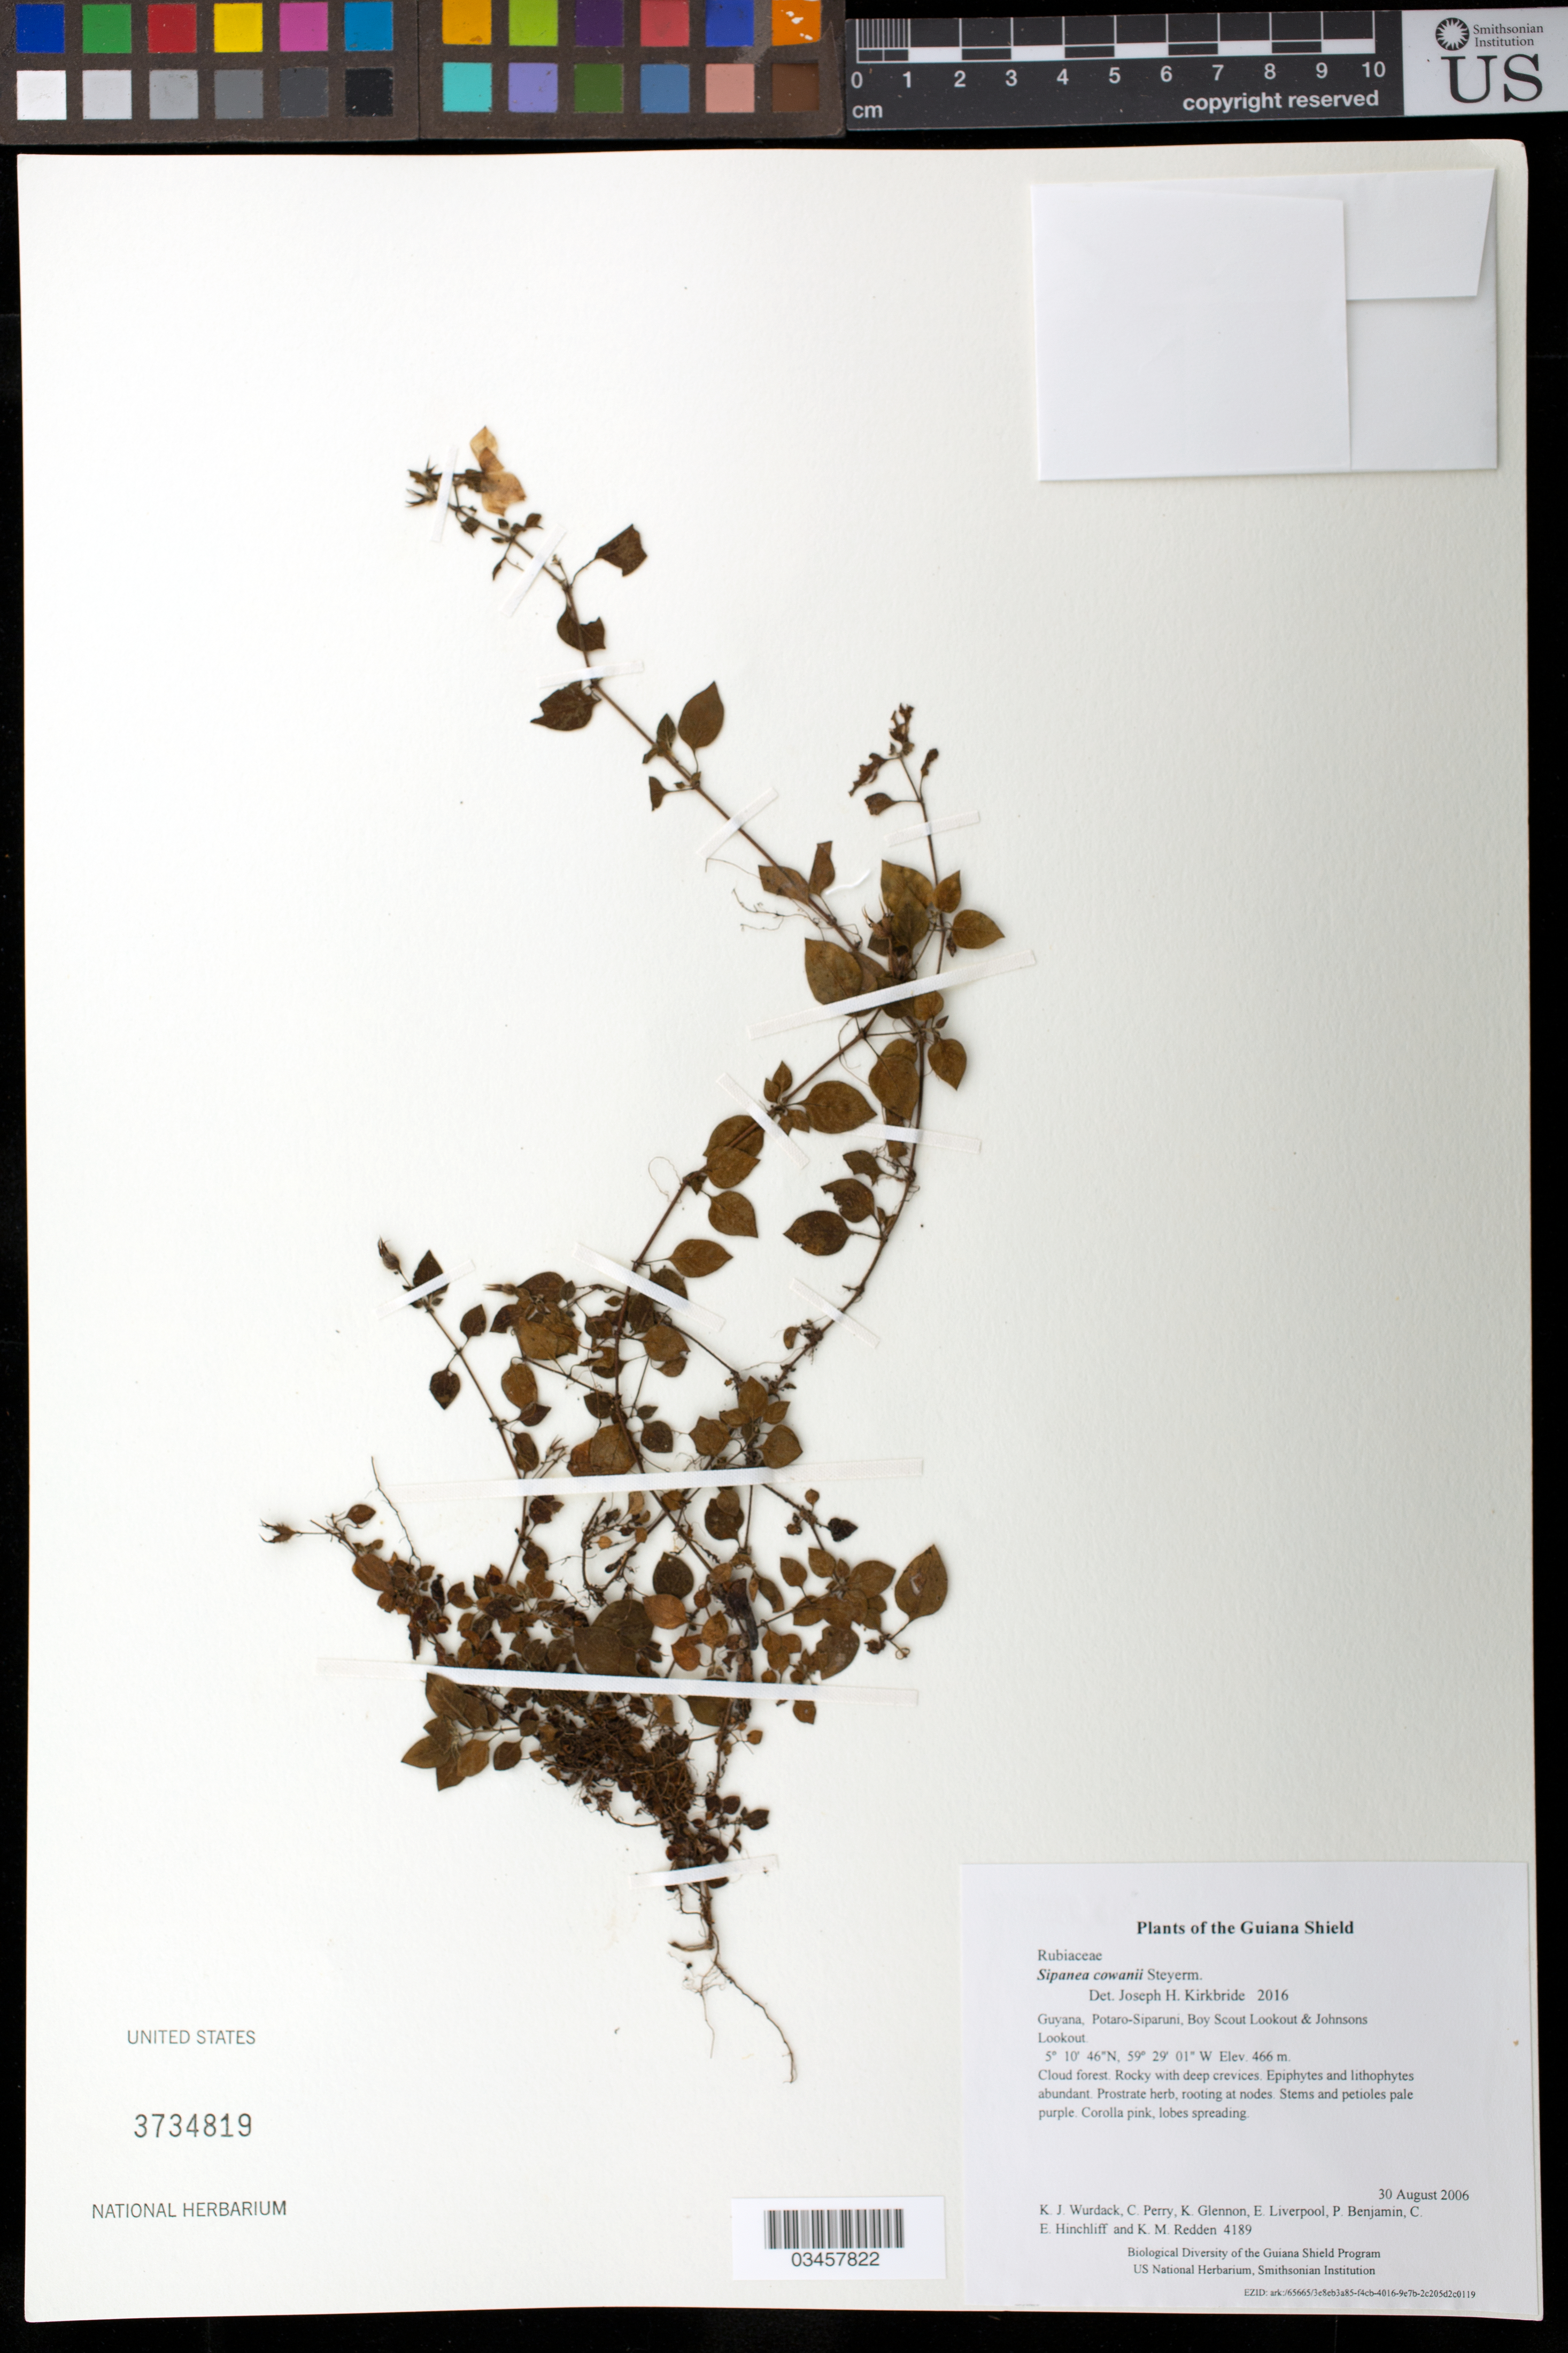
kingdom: Plantae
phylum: Tracheophyta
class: Magnoliopsida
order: Gentianales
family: Rubiaceae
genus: Sipanea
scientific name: Sipanea cowanii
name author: Steyerm.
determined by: Kirkbride, J. H.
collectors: K. Wurdack, C. Perry, K. Glennon, E. Liverpool, P. Benjamin, C. E. Hinchliff & K. M. Redden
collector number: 4189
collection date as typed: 30 August 2006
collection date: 2006-08-30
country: Guyana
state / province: Potaro-Siparuni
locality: Boy Scout Lookout & Johnsons Lookout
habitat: Cloud forest. Rocky with deep crevices. Epiphytes and lithophytes abundant.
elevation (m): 466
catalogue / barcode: US 3734819